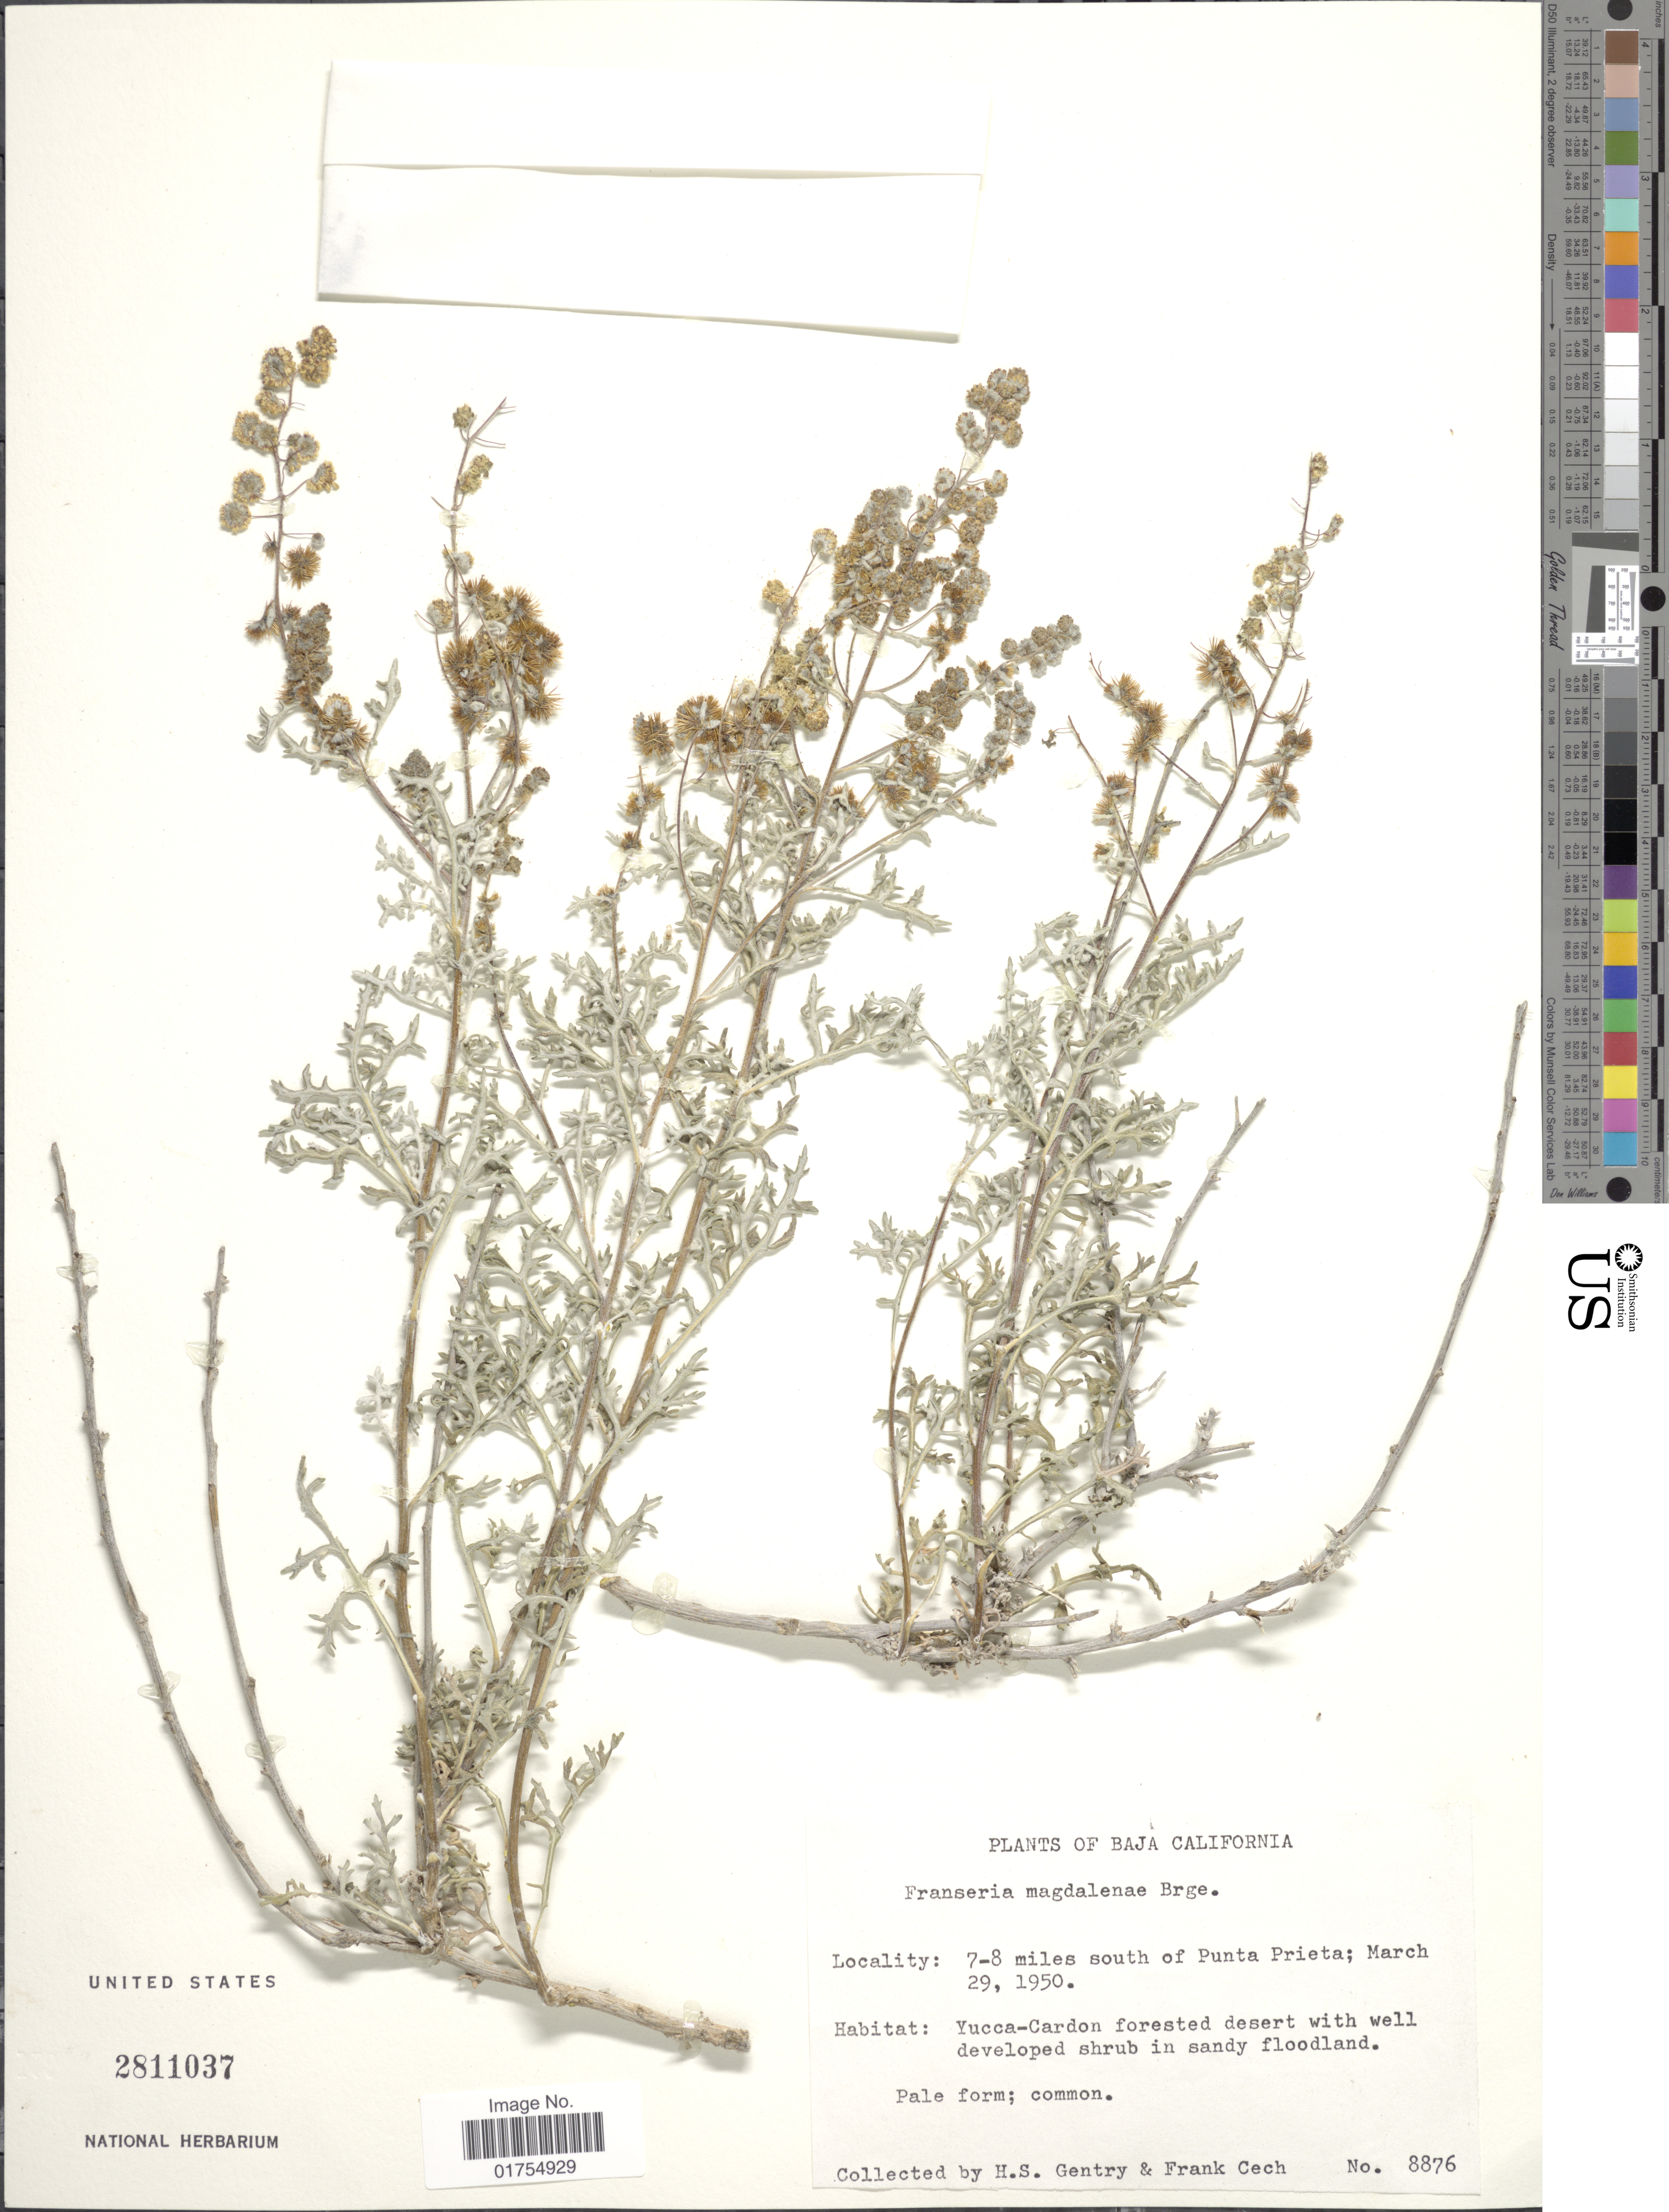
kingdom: Plantae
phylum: Tracheophyta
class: Magnoliopsida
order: Asterales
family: Asteraceae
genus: Franseria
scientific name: Franseria magdalenae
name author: Brandegee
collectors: H. S. Gentry & F. Cech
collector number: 8876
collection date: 1950-03-29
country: Mexico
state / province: Baja California Norte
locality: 7-8 miles south of Punta Prieta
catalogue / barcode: US 2811037